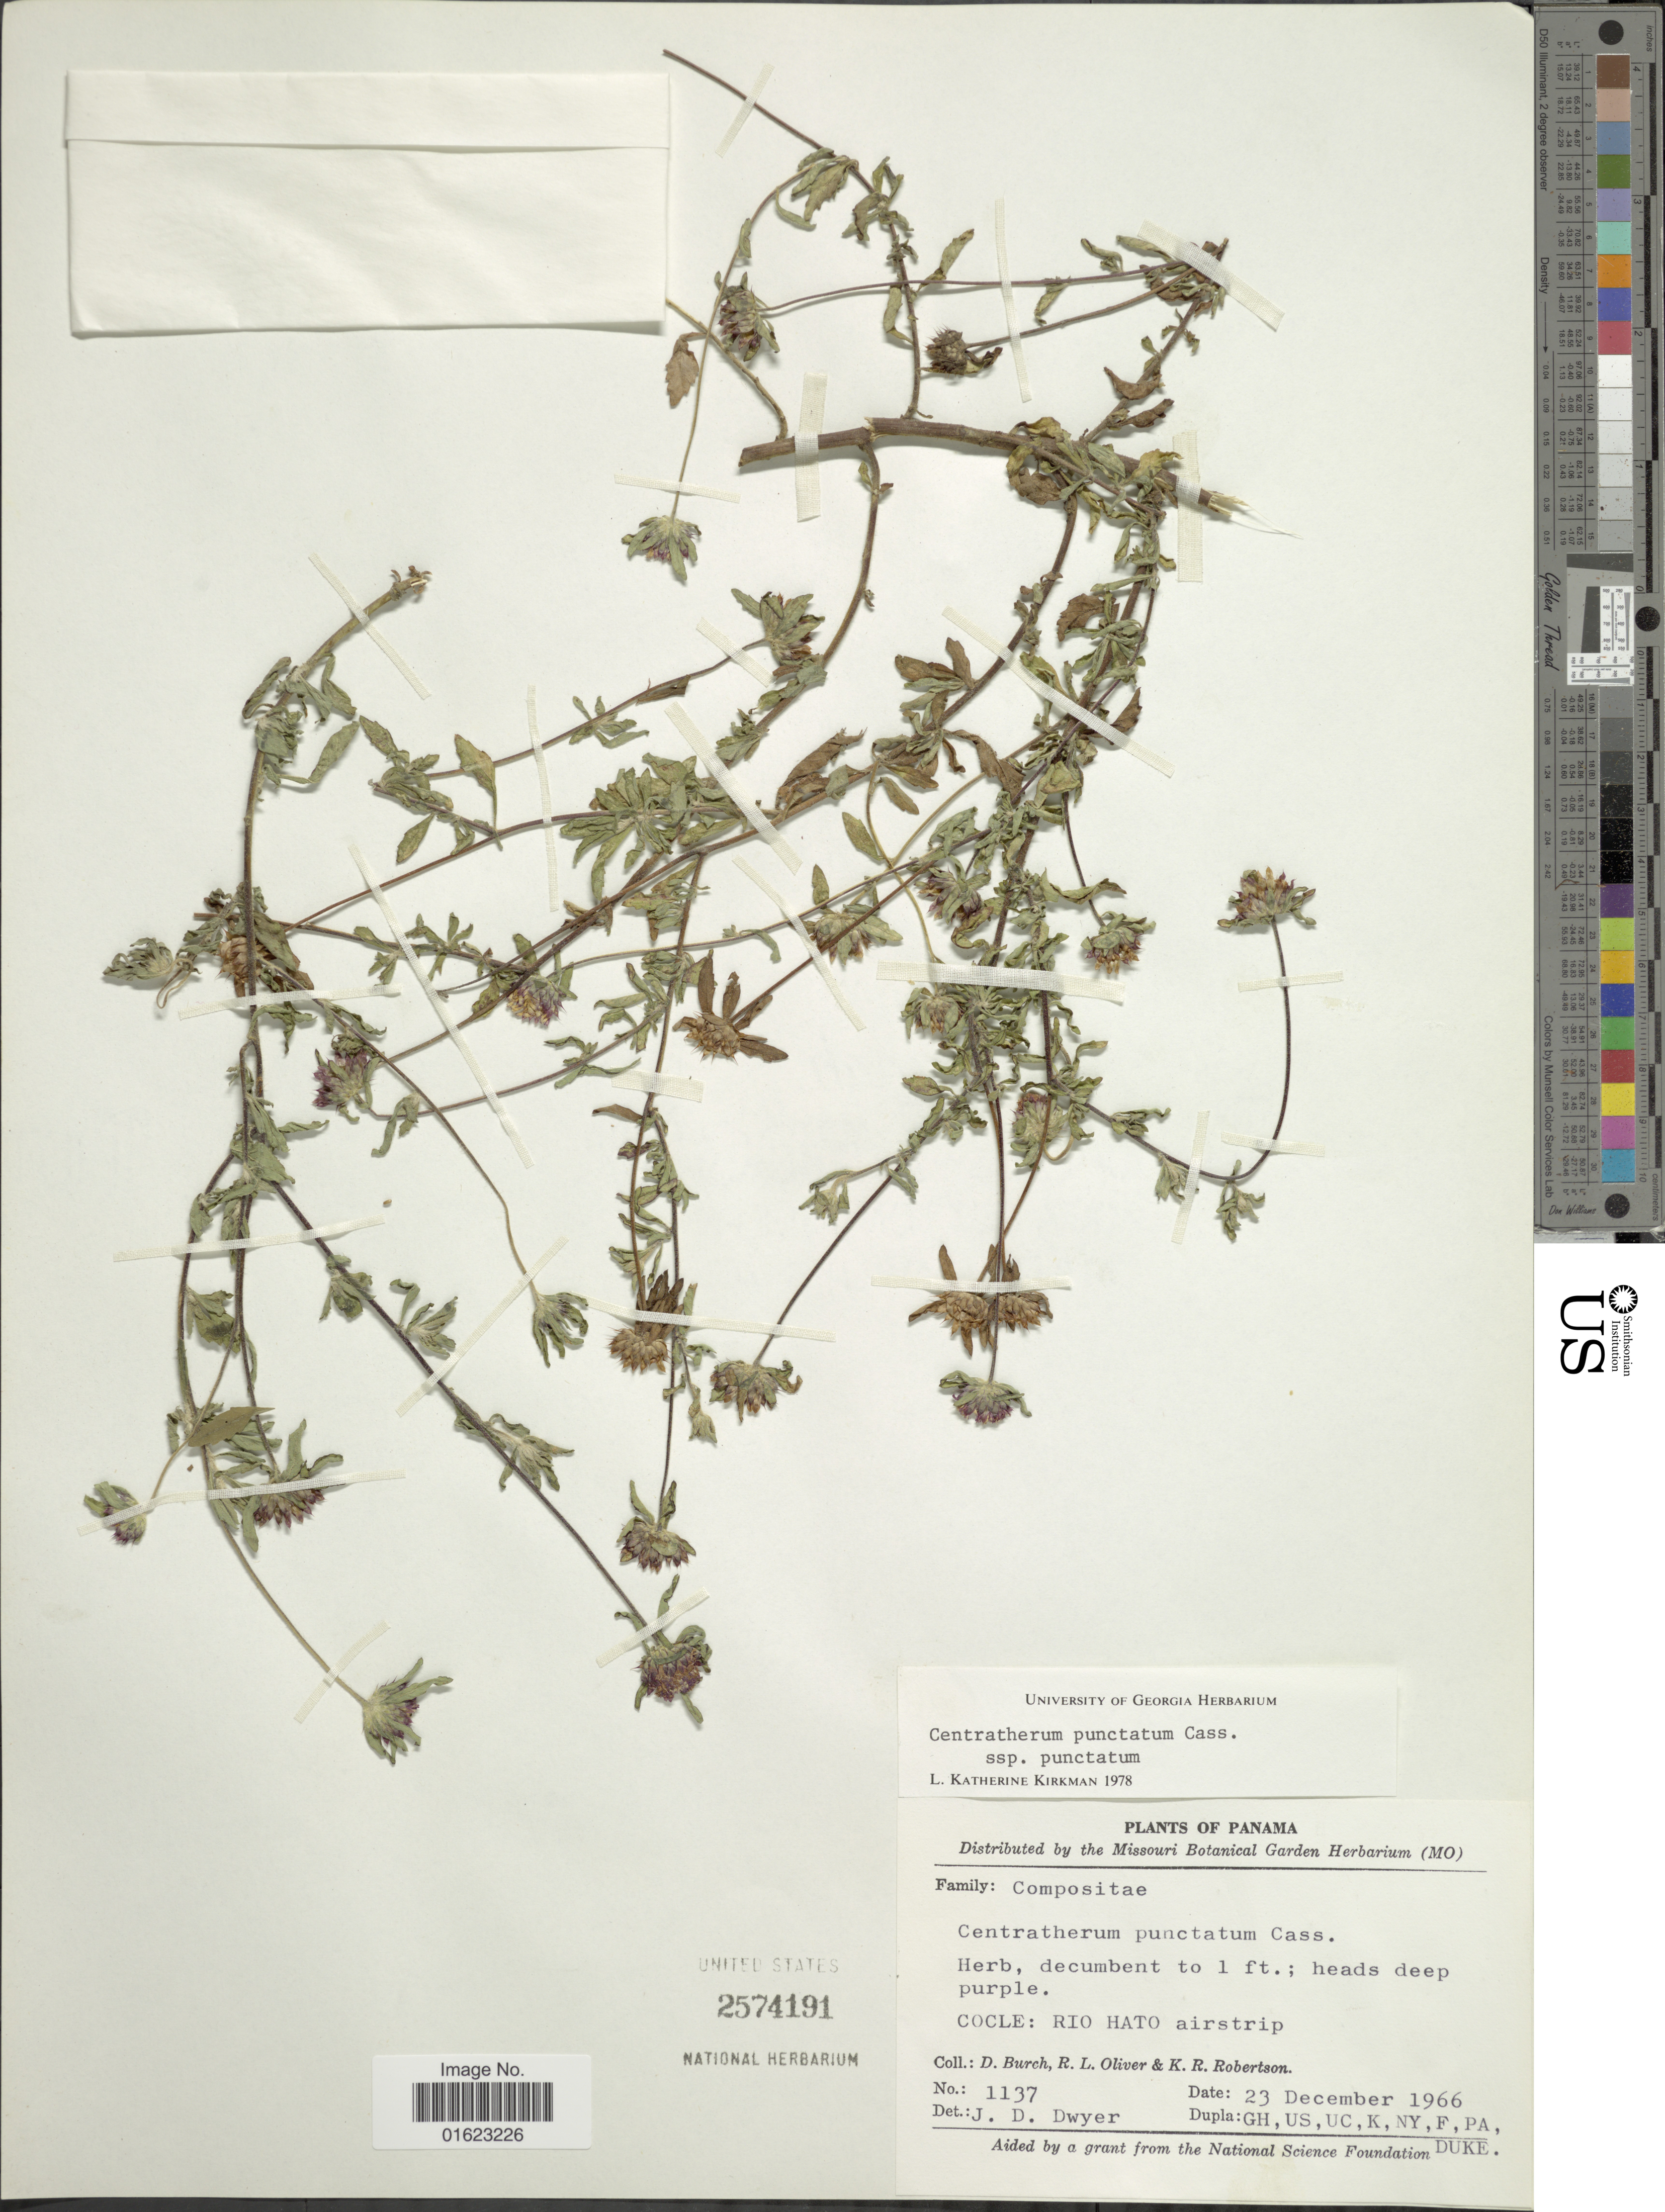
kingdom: Plantae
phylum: Tracheophyta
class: Magnoliopsida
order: Asterales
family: Asteraceae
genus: Centratherum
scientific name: Centratherum punctatum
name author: Cass.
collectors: D. Burch, R. Oliver & K. Robertson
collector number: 1137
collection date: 1966-12-23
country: Panama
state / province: Coclé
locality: Panama. Cocle: Rio Hato airstrip.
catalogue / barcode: US 2574191